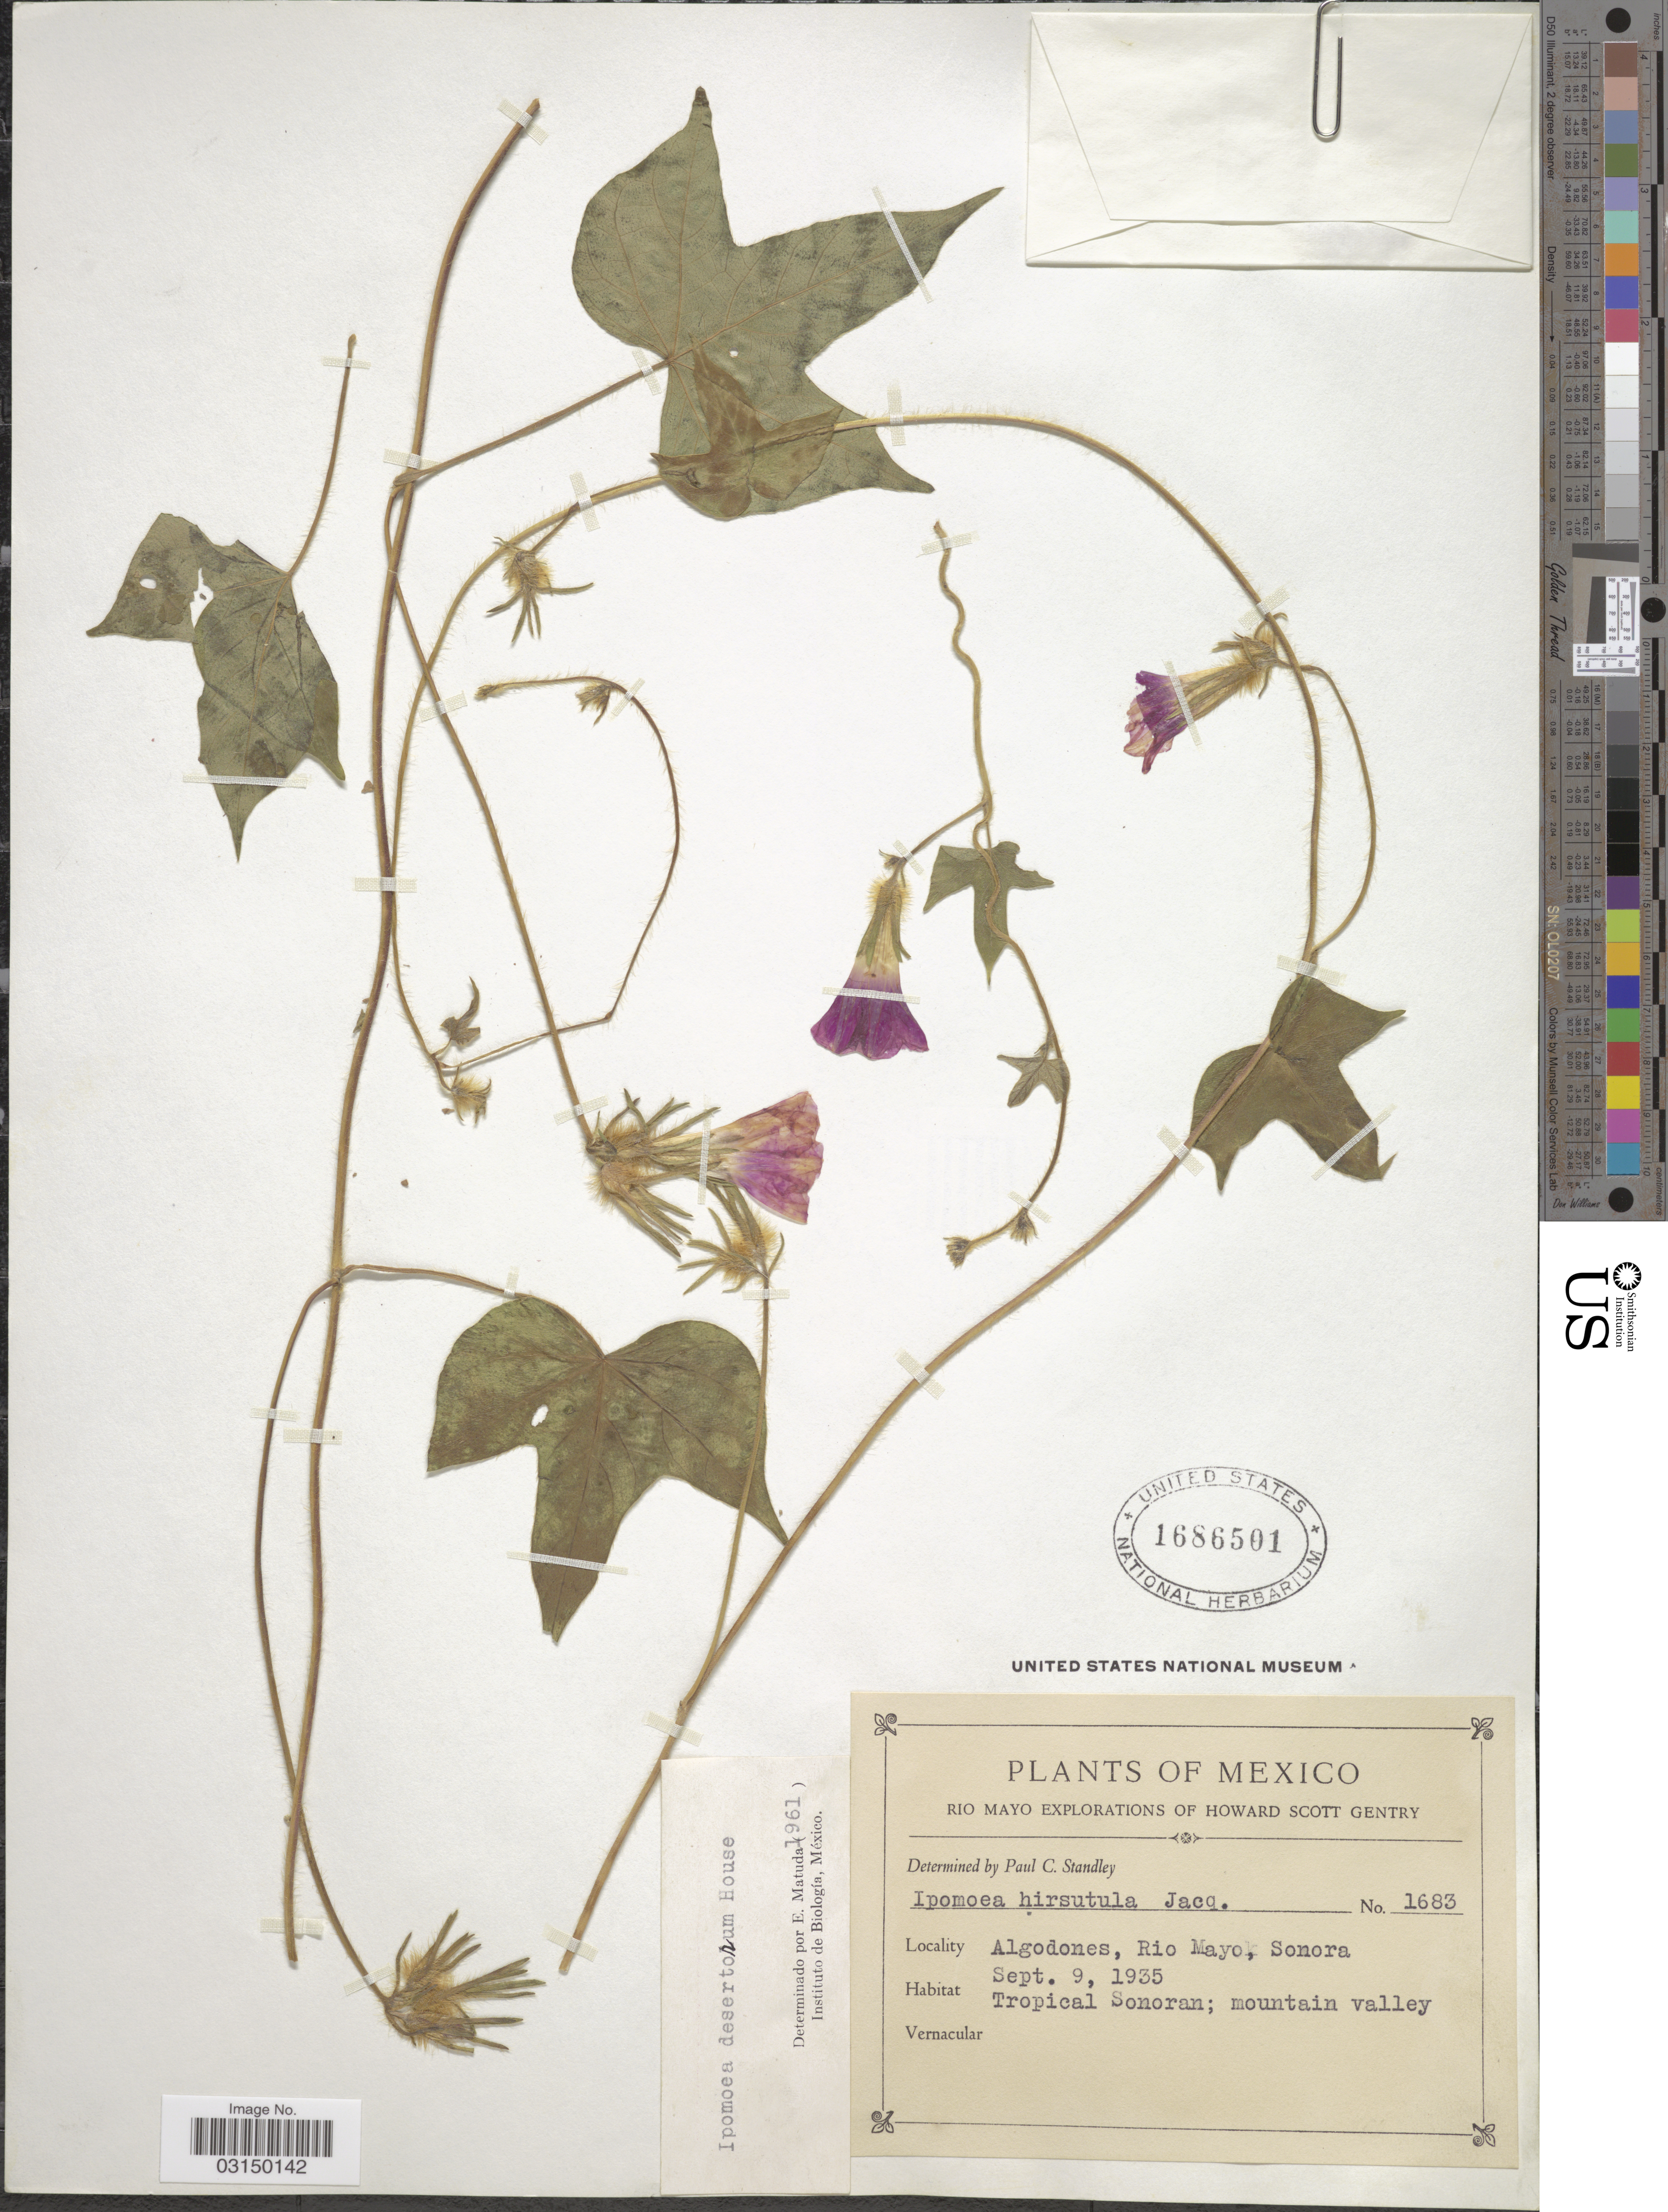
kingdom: Plantae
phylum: Tracheophyta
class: Magnoliopsida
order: Solanales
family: Convolvulaceae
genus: Ipomoea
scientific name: Ipomoea hederacea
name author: Jacq.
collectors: H. S. Gentry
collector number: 1683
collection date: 1935-09-09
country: Mexico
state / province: Sonora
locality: Algodones, Rio Mayo.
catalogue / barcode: US 1686501